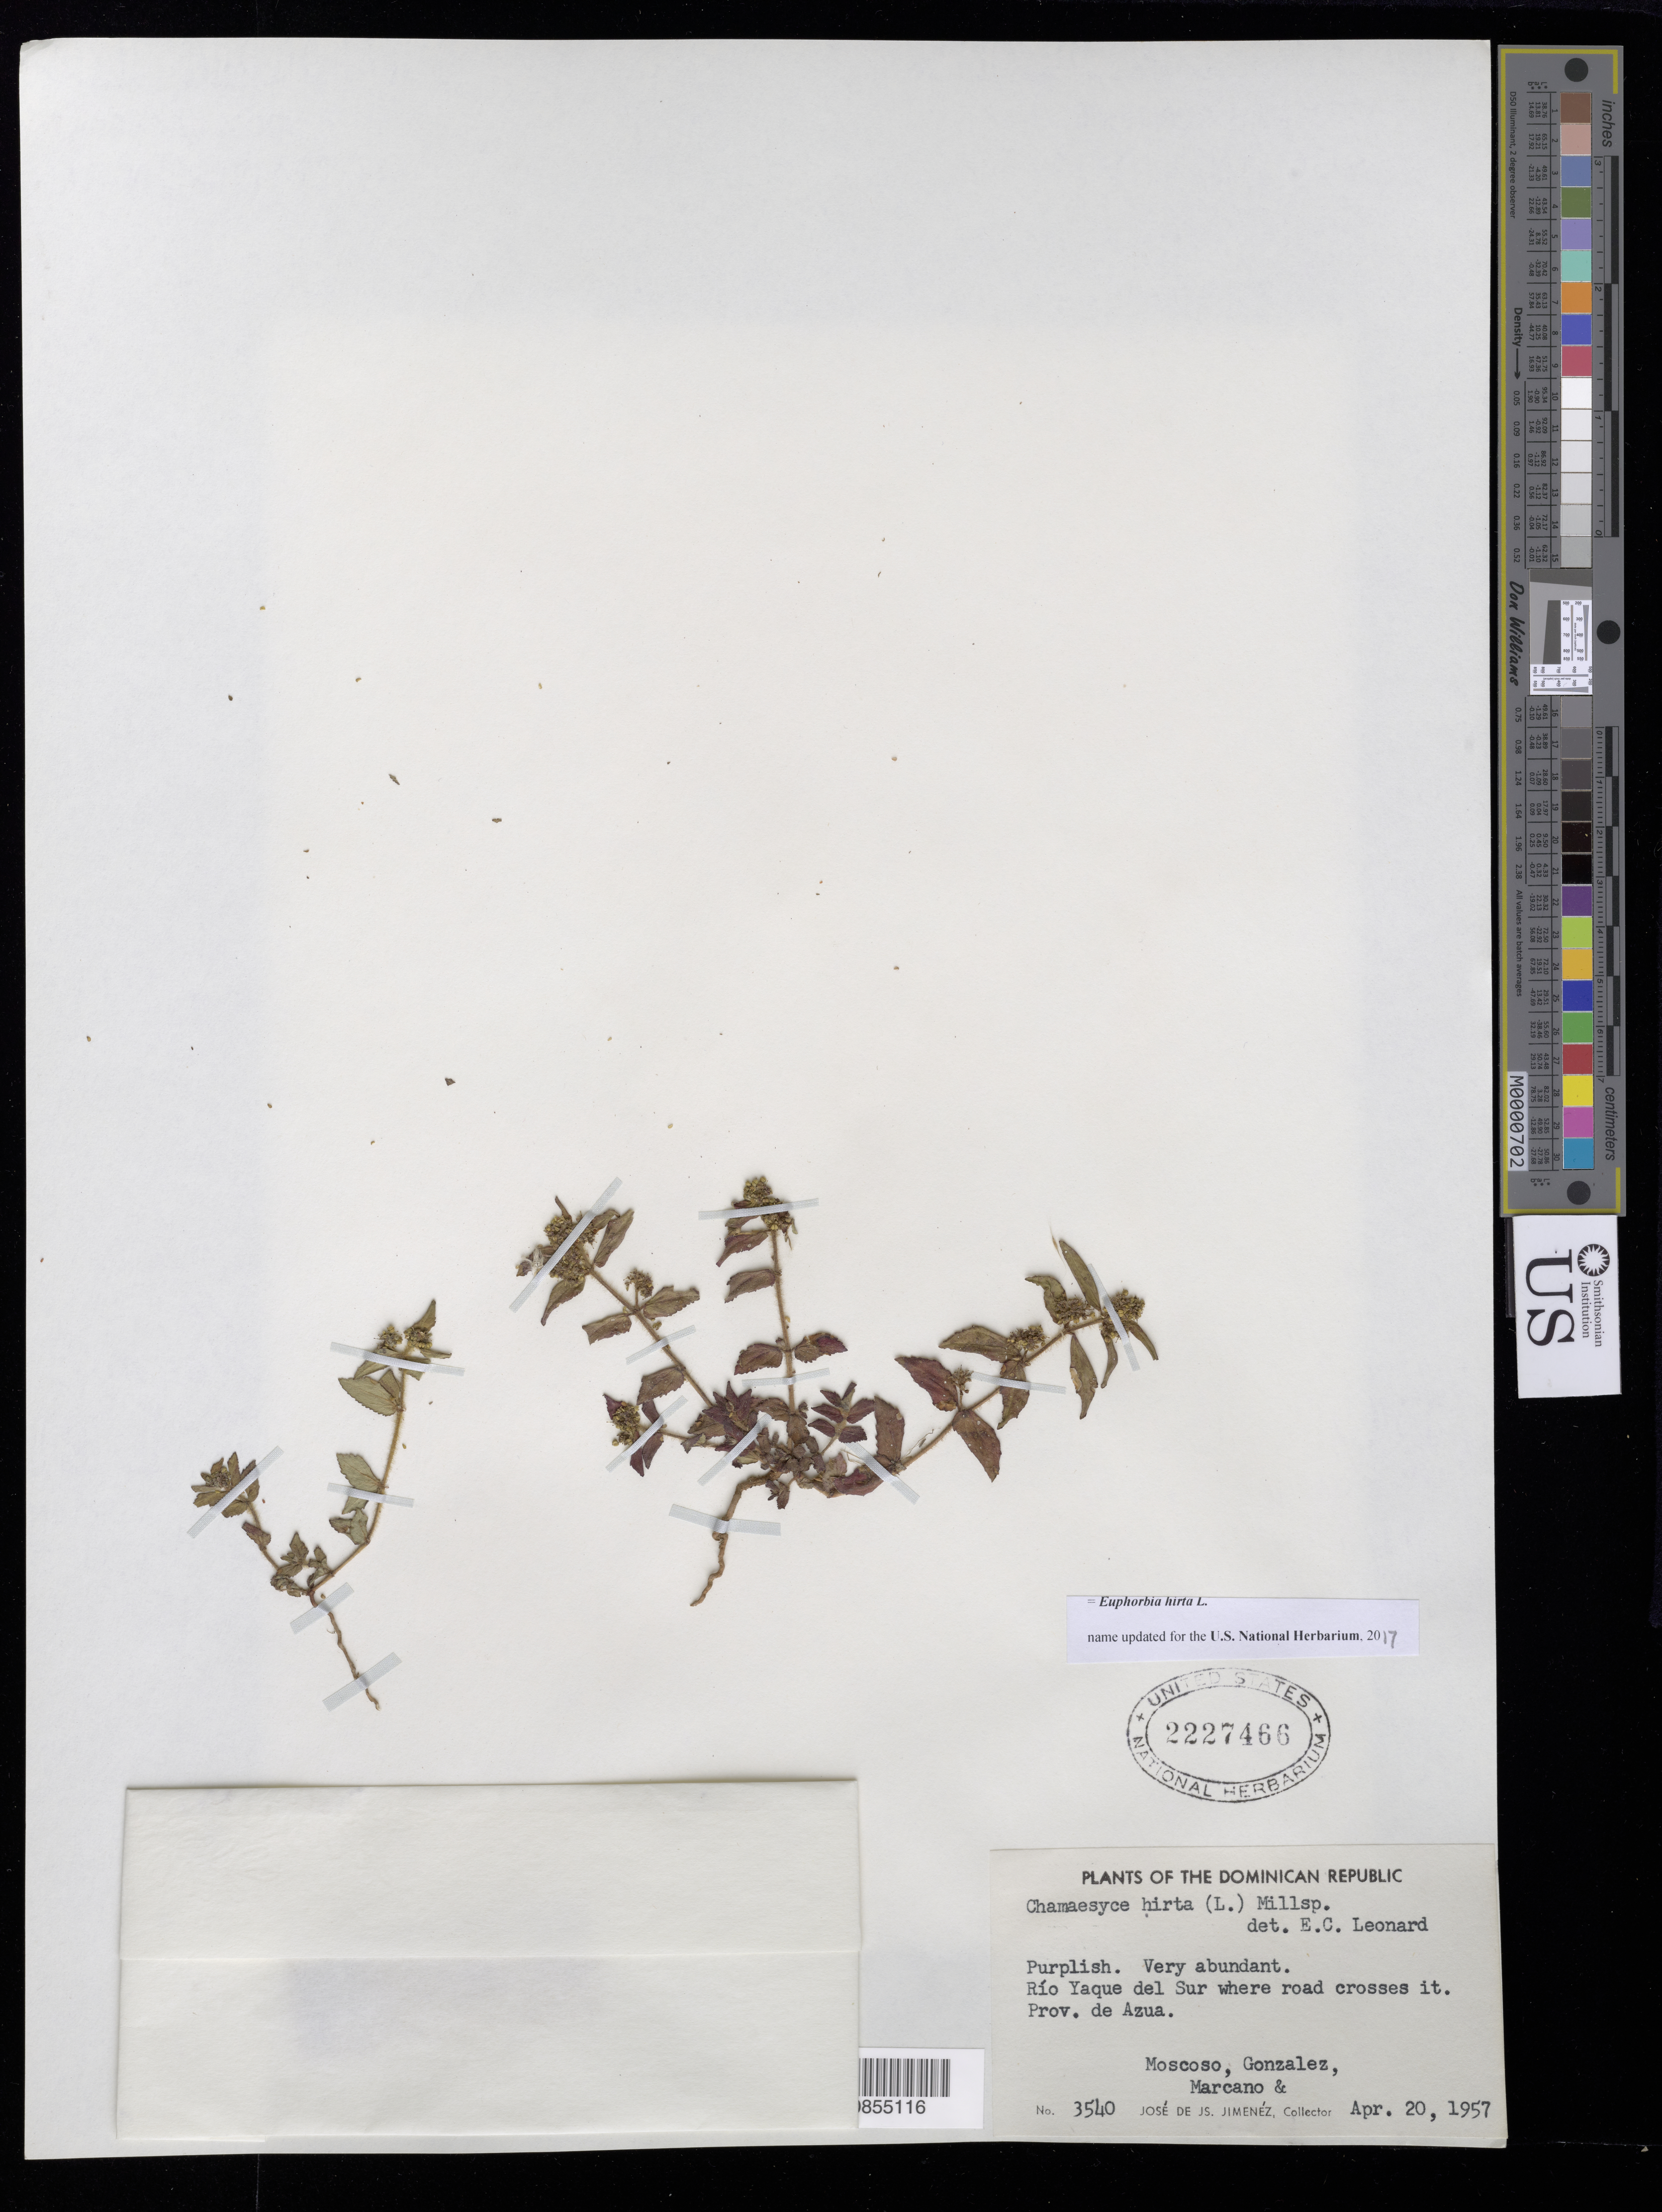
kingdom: Plantae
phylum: Tracheophyta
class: Magnoliopsida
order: Malpighiales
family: Euphorbiaceae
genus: Euphorbia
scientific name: Euphorbia hirta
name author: L.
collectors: J. J. Jiménez Almonte, R. Moscoso, C. Gonzalez & E. J. Marcano F.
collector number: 3540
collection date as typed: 20 Apr 1957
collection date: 1957-04-20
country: Dominican Republic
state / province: Azua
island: Hispaniola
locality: Río Yaque del Sur where road crosses it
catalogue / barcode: US 2227466